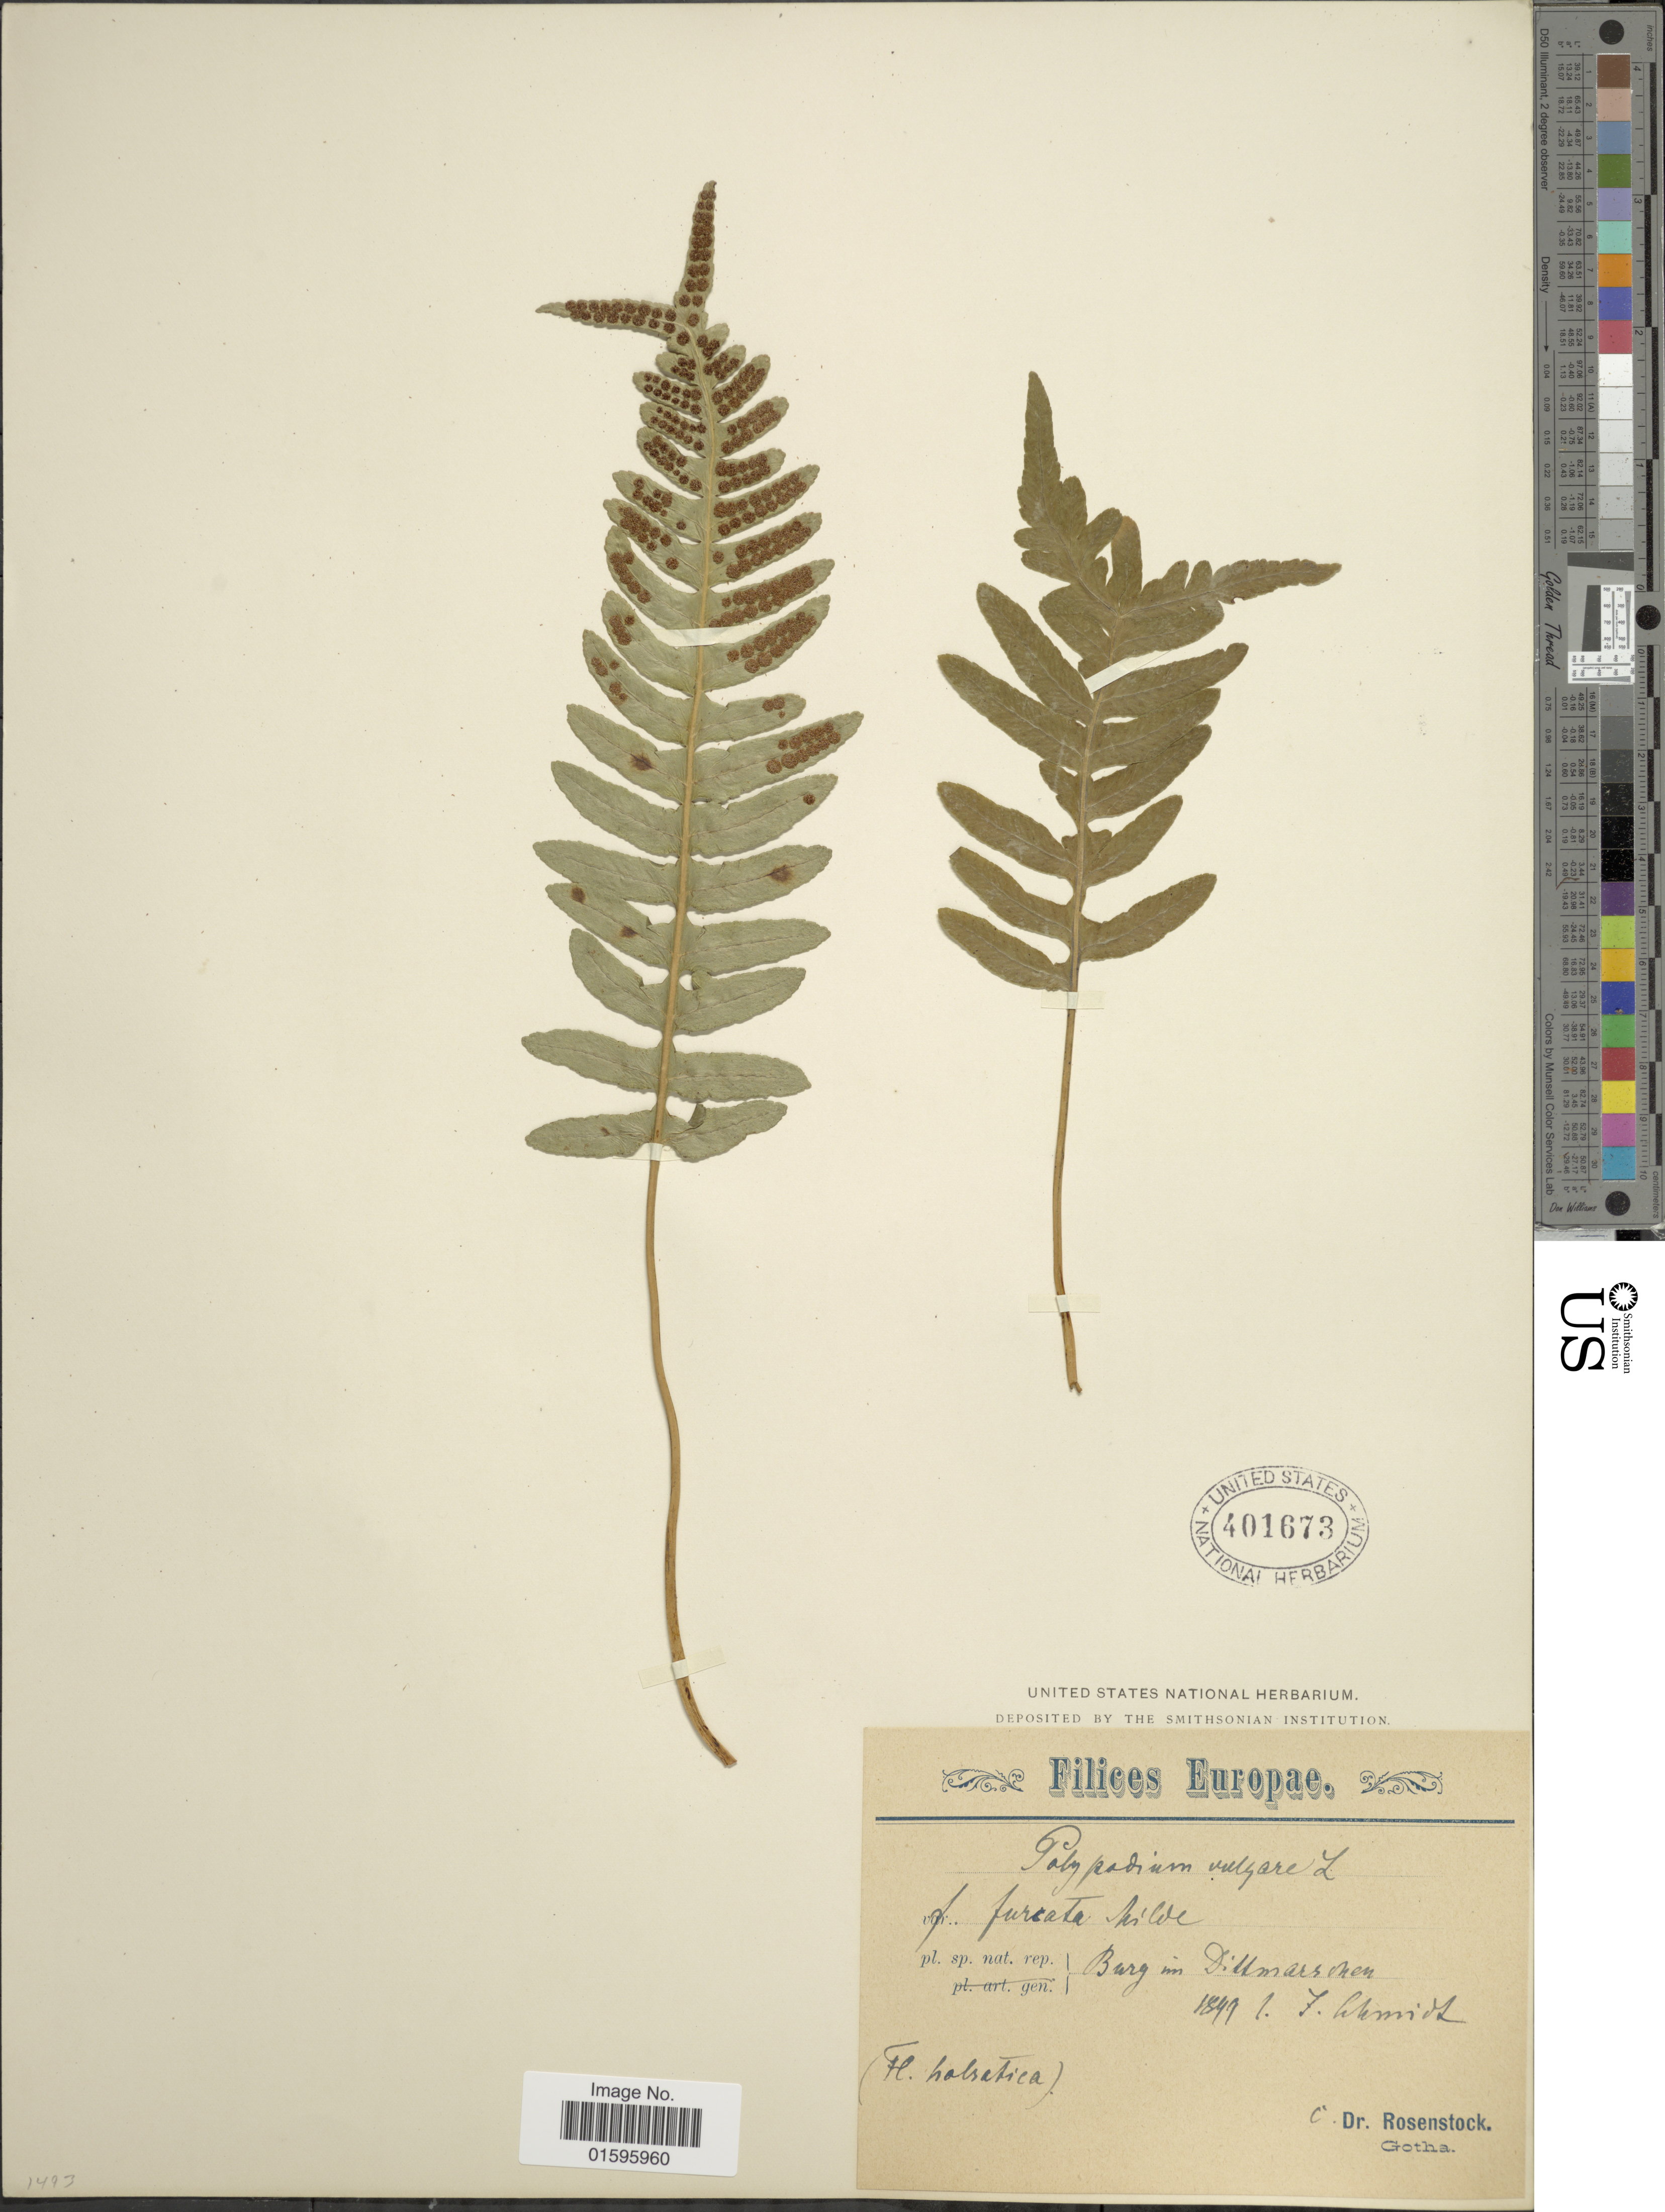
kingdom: Plantae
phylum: Tracheophyta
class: Polypodiopsida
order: Polypodiales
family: Polypodiaceae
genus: Polypodium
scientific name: Polypodium vulgare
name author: L.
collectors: F. Schmidt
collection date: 1899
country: Germany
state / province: Schleswig-Holstein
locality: Europae, Burg im Billmarronen [interpreted]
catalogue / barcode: US 401673